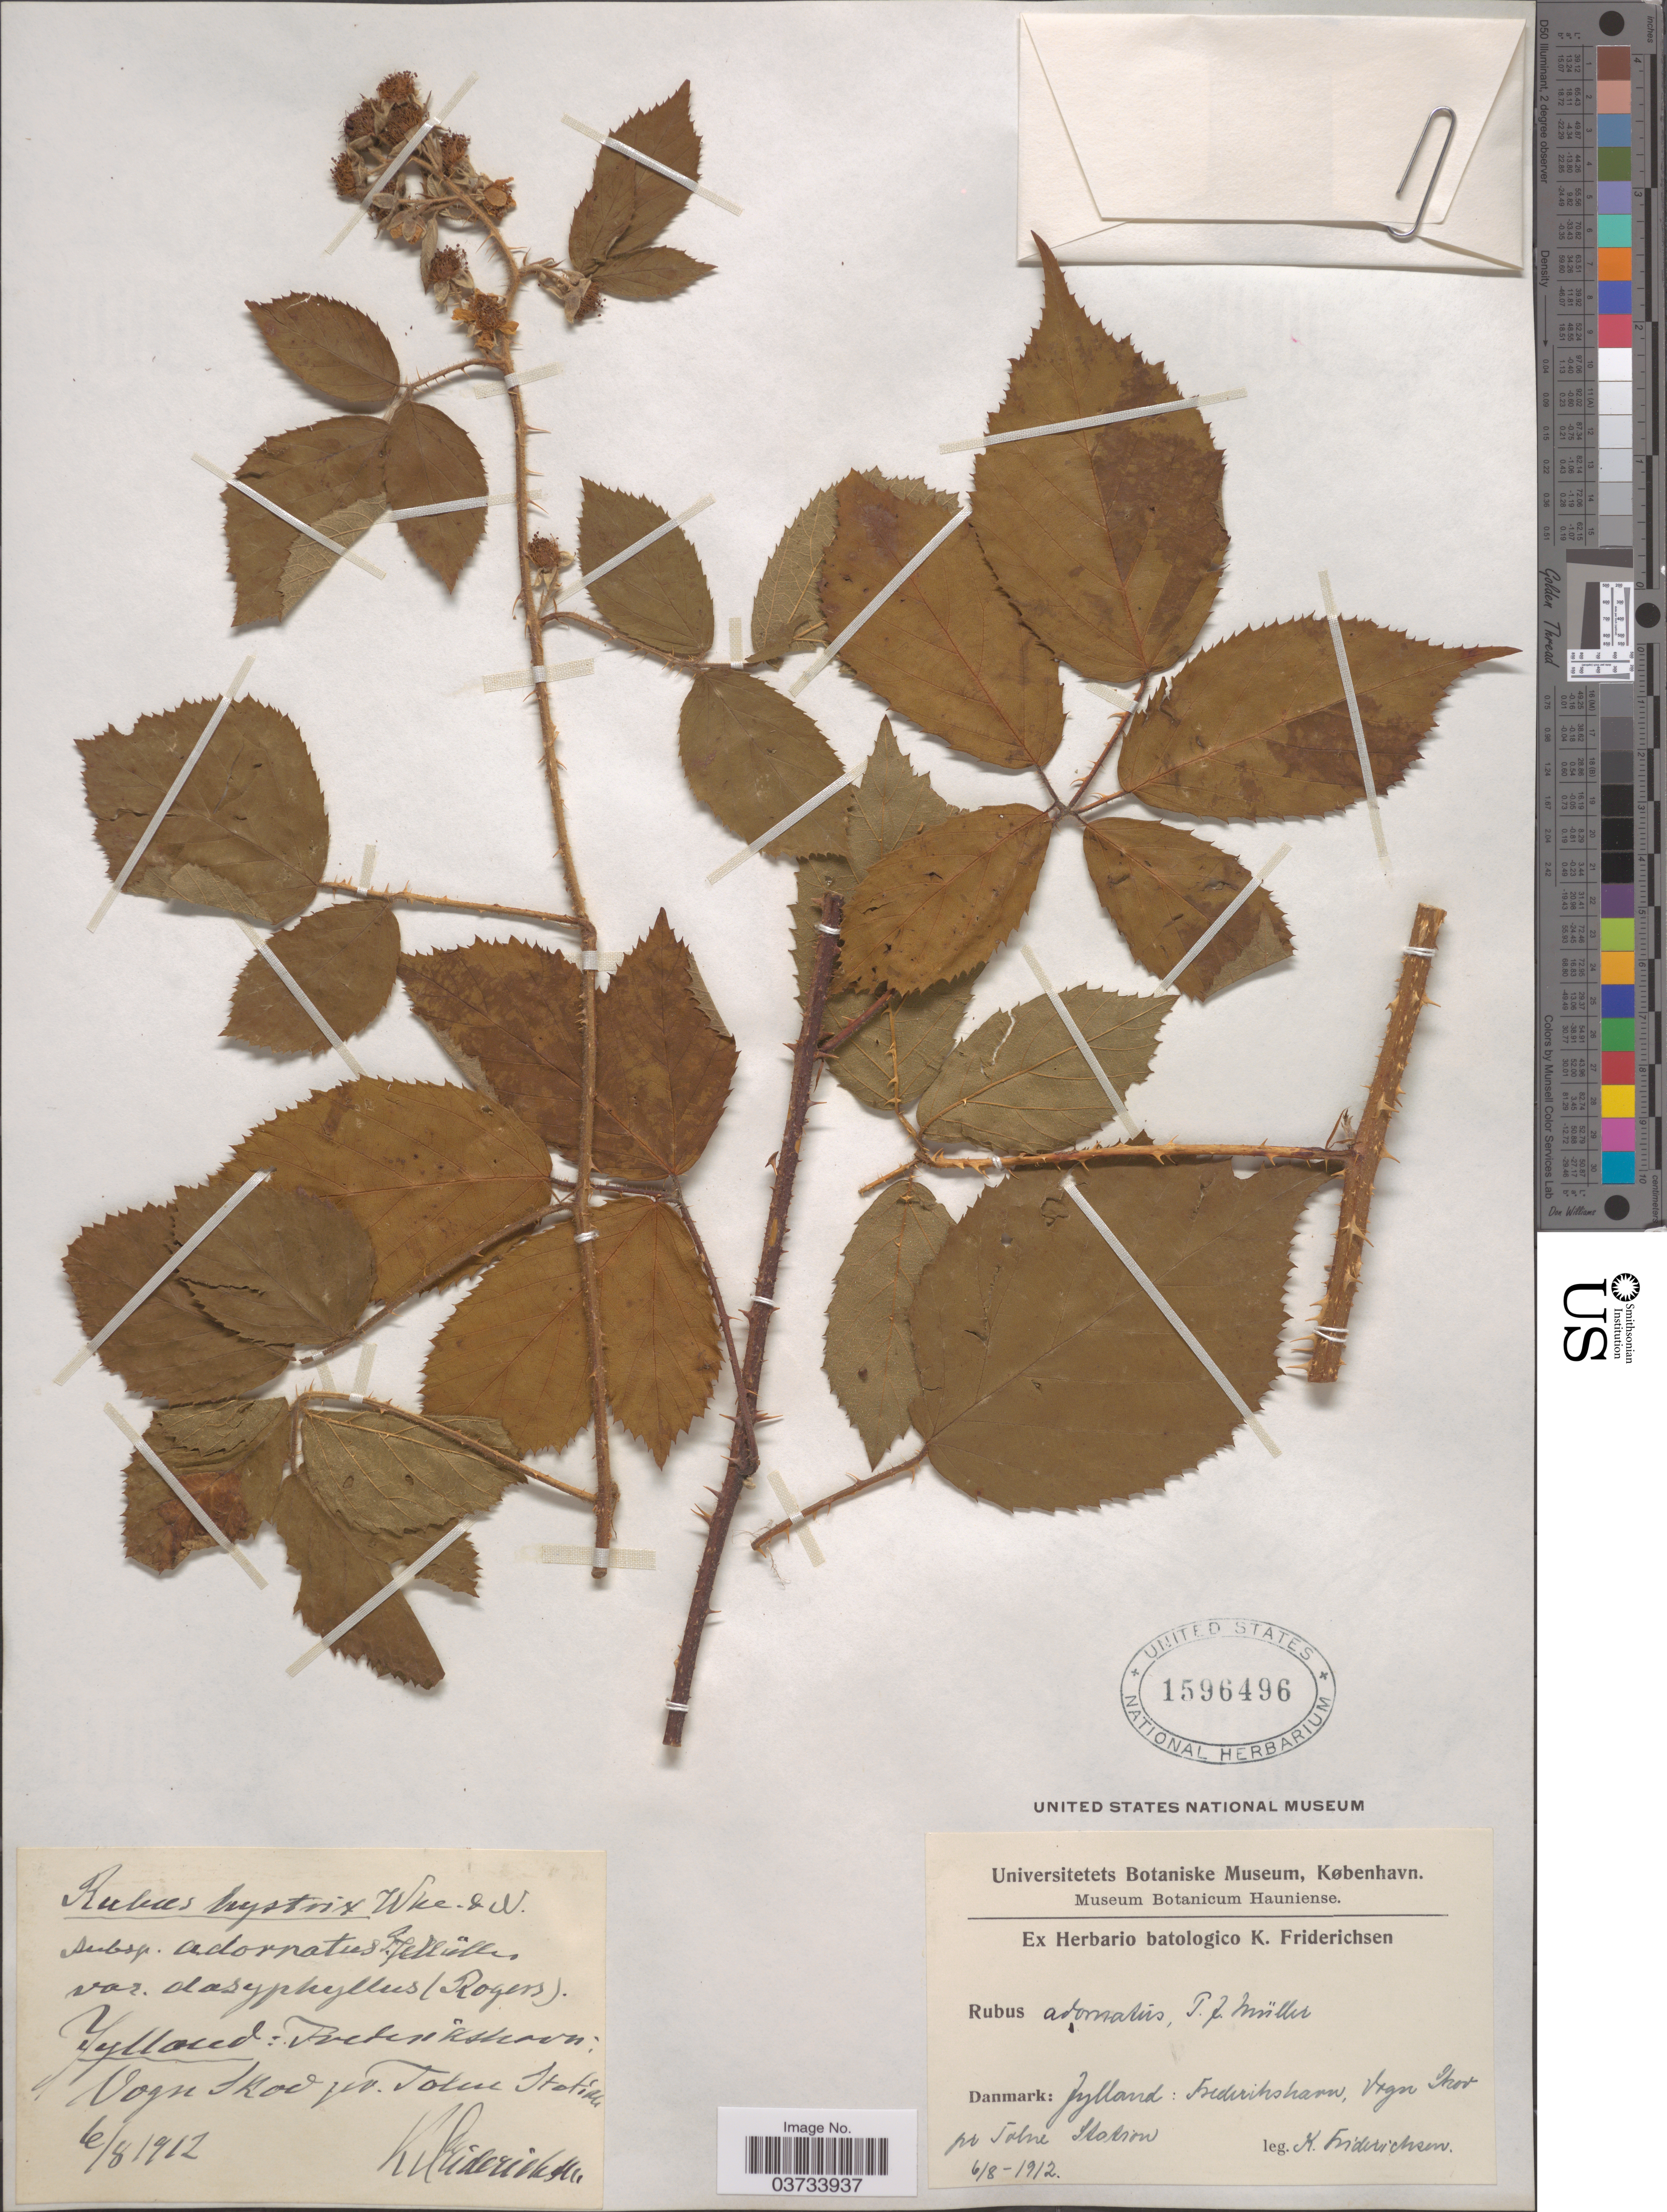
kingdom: Plantae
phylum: Tracheophyta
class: Magnoliopsida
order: Rosales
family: Rosaceae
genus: Rubus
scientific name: Rubus adornatus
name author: P.J. Müll. ex F. Wirtg.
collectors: K. Friderichsen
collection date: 1912-08-06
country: Denmark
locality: Danmark: Jylland: Frederikshavn, Vogn Skov pr Tolne Starion.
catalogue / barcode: US 1596496